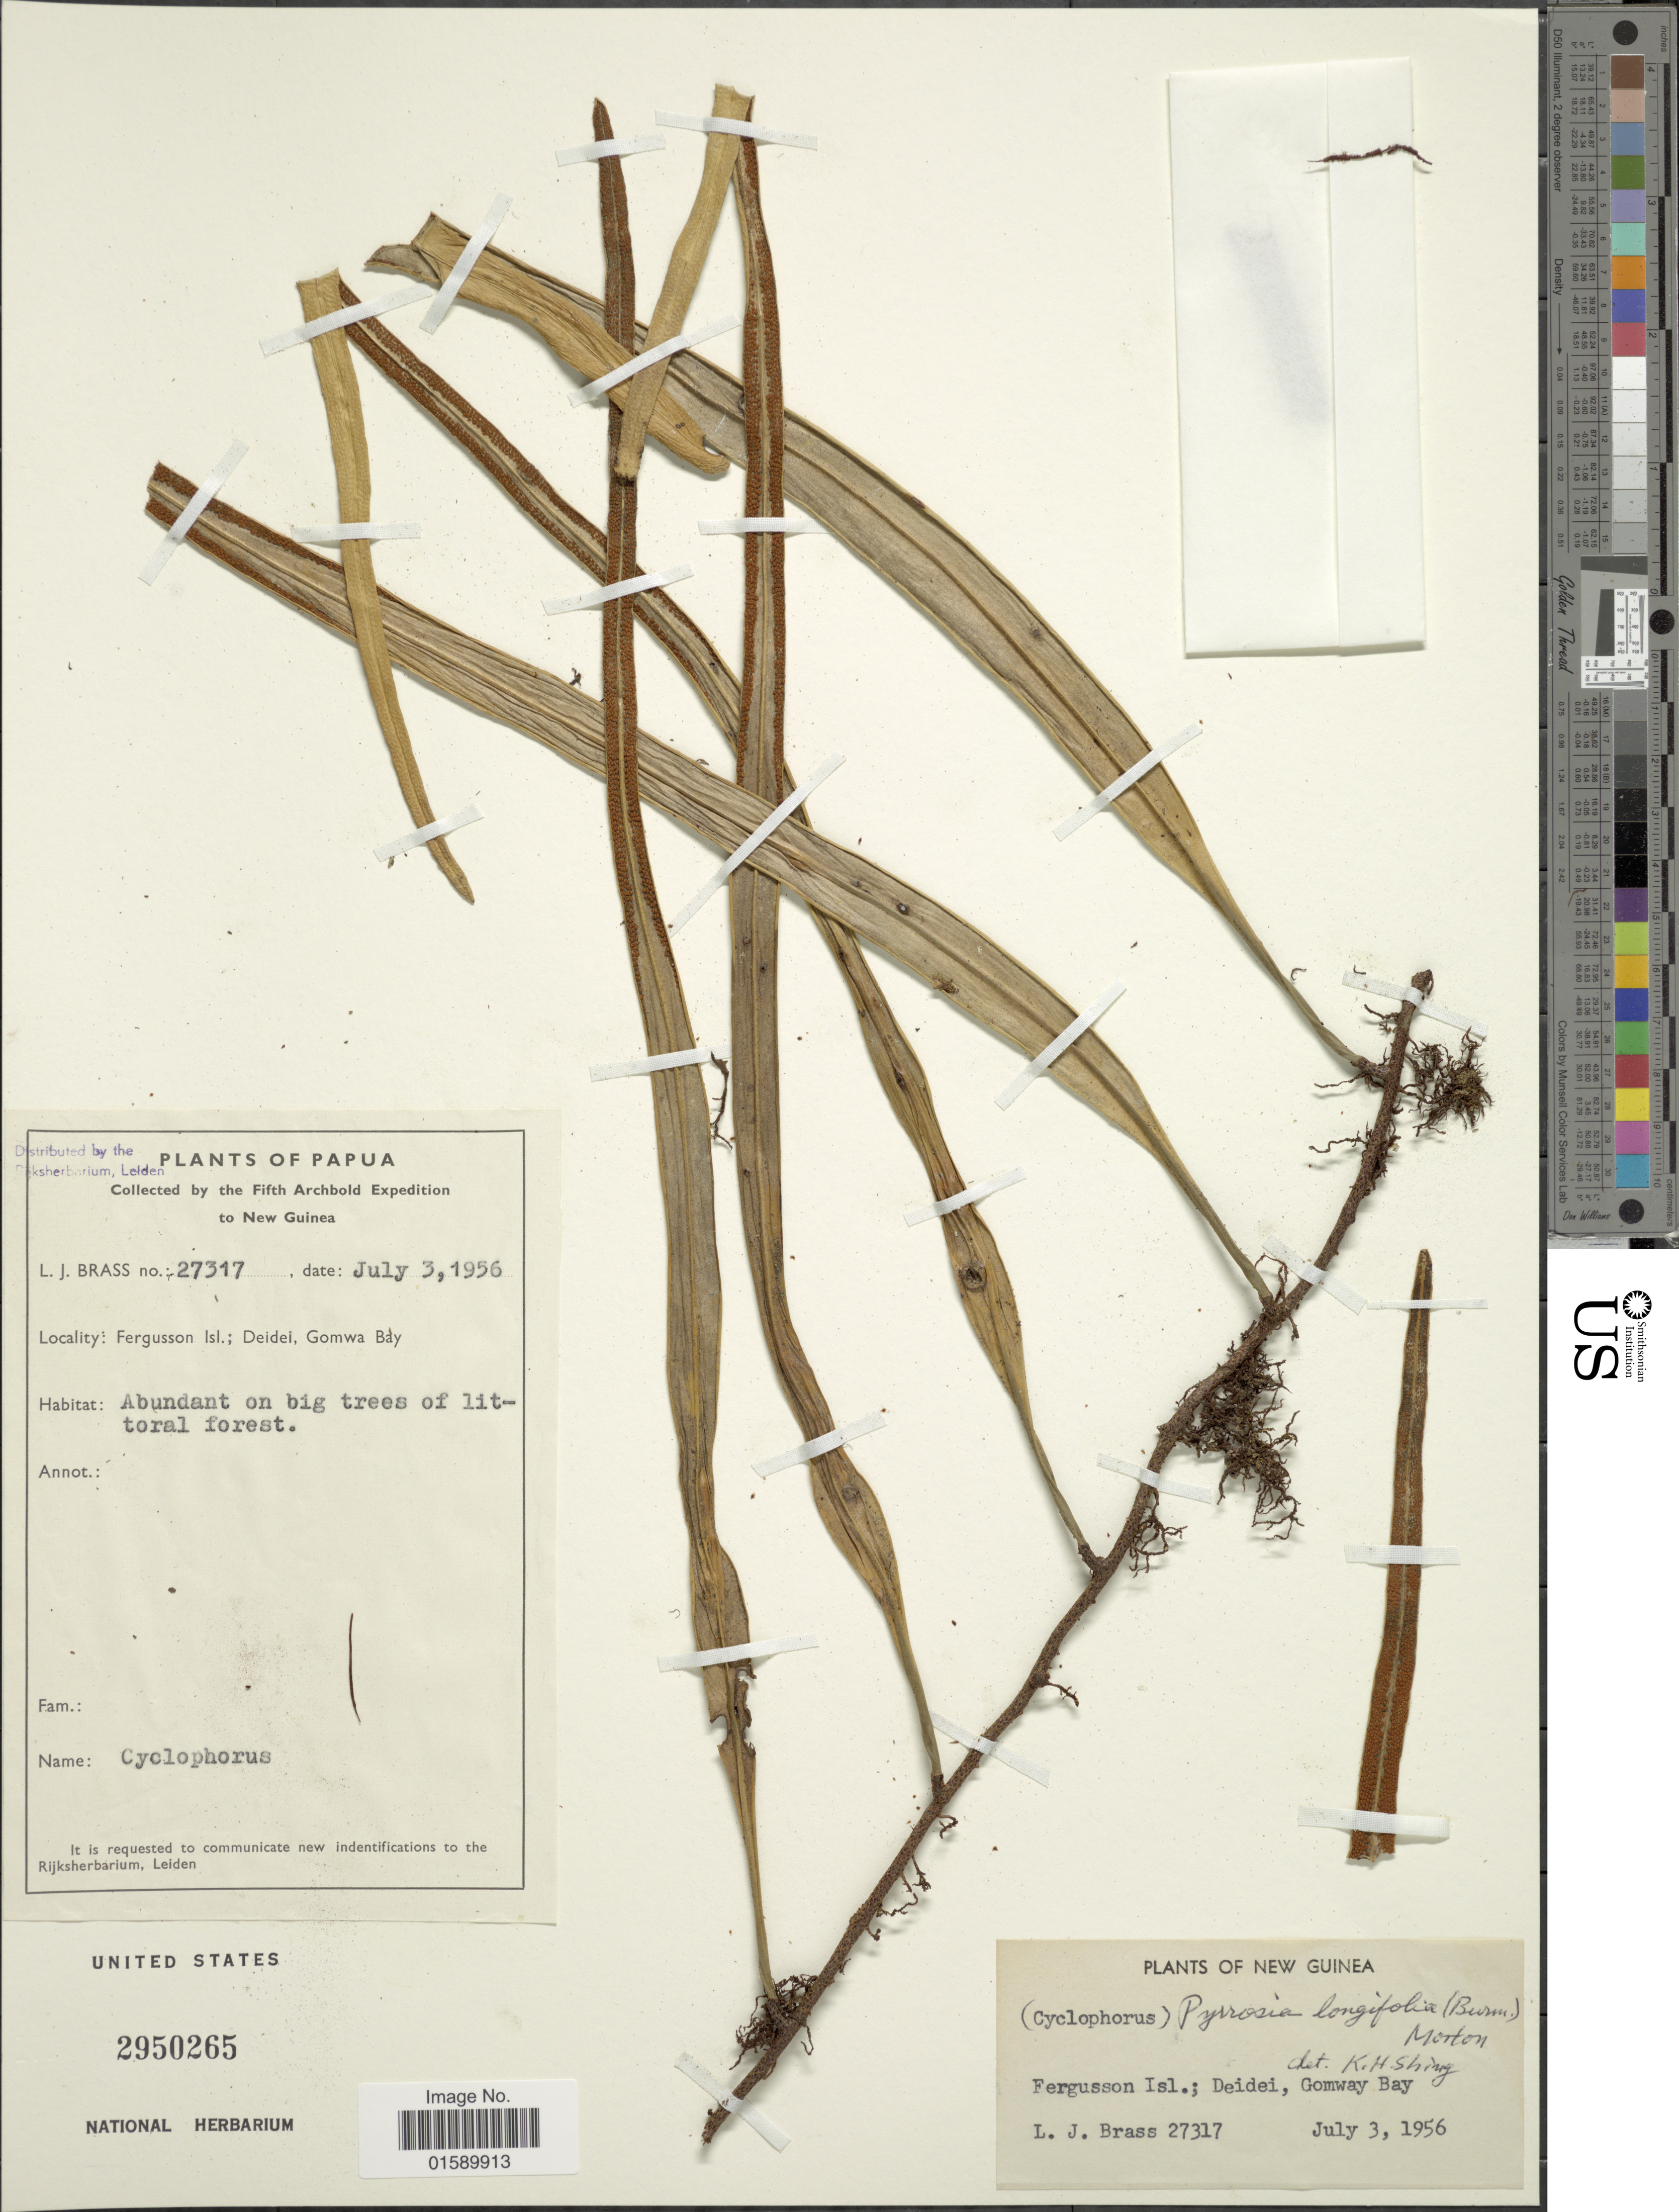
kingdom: Plantae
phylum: Tracheophyta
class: Polypodiopsida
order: Polypodiales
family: Polypodiaceae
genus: Pyrrosia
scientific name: Pyrrosia sp.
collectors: L. J. Brass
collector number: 27317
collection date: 1956-07-03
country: Papua New Guinea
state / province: Milne Bay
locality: New Guinea, Fergusson Isl.; Deidei, Gomway Bay. Papua, New Guinea.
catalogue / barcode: US 2950265